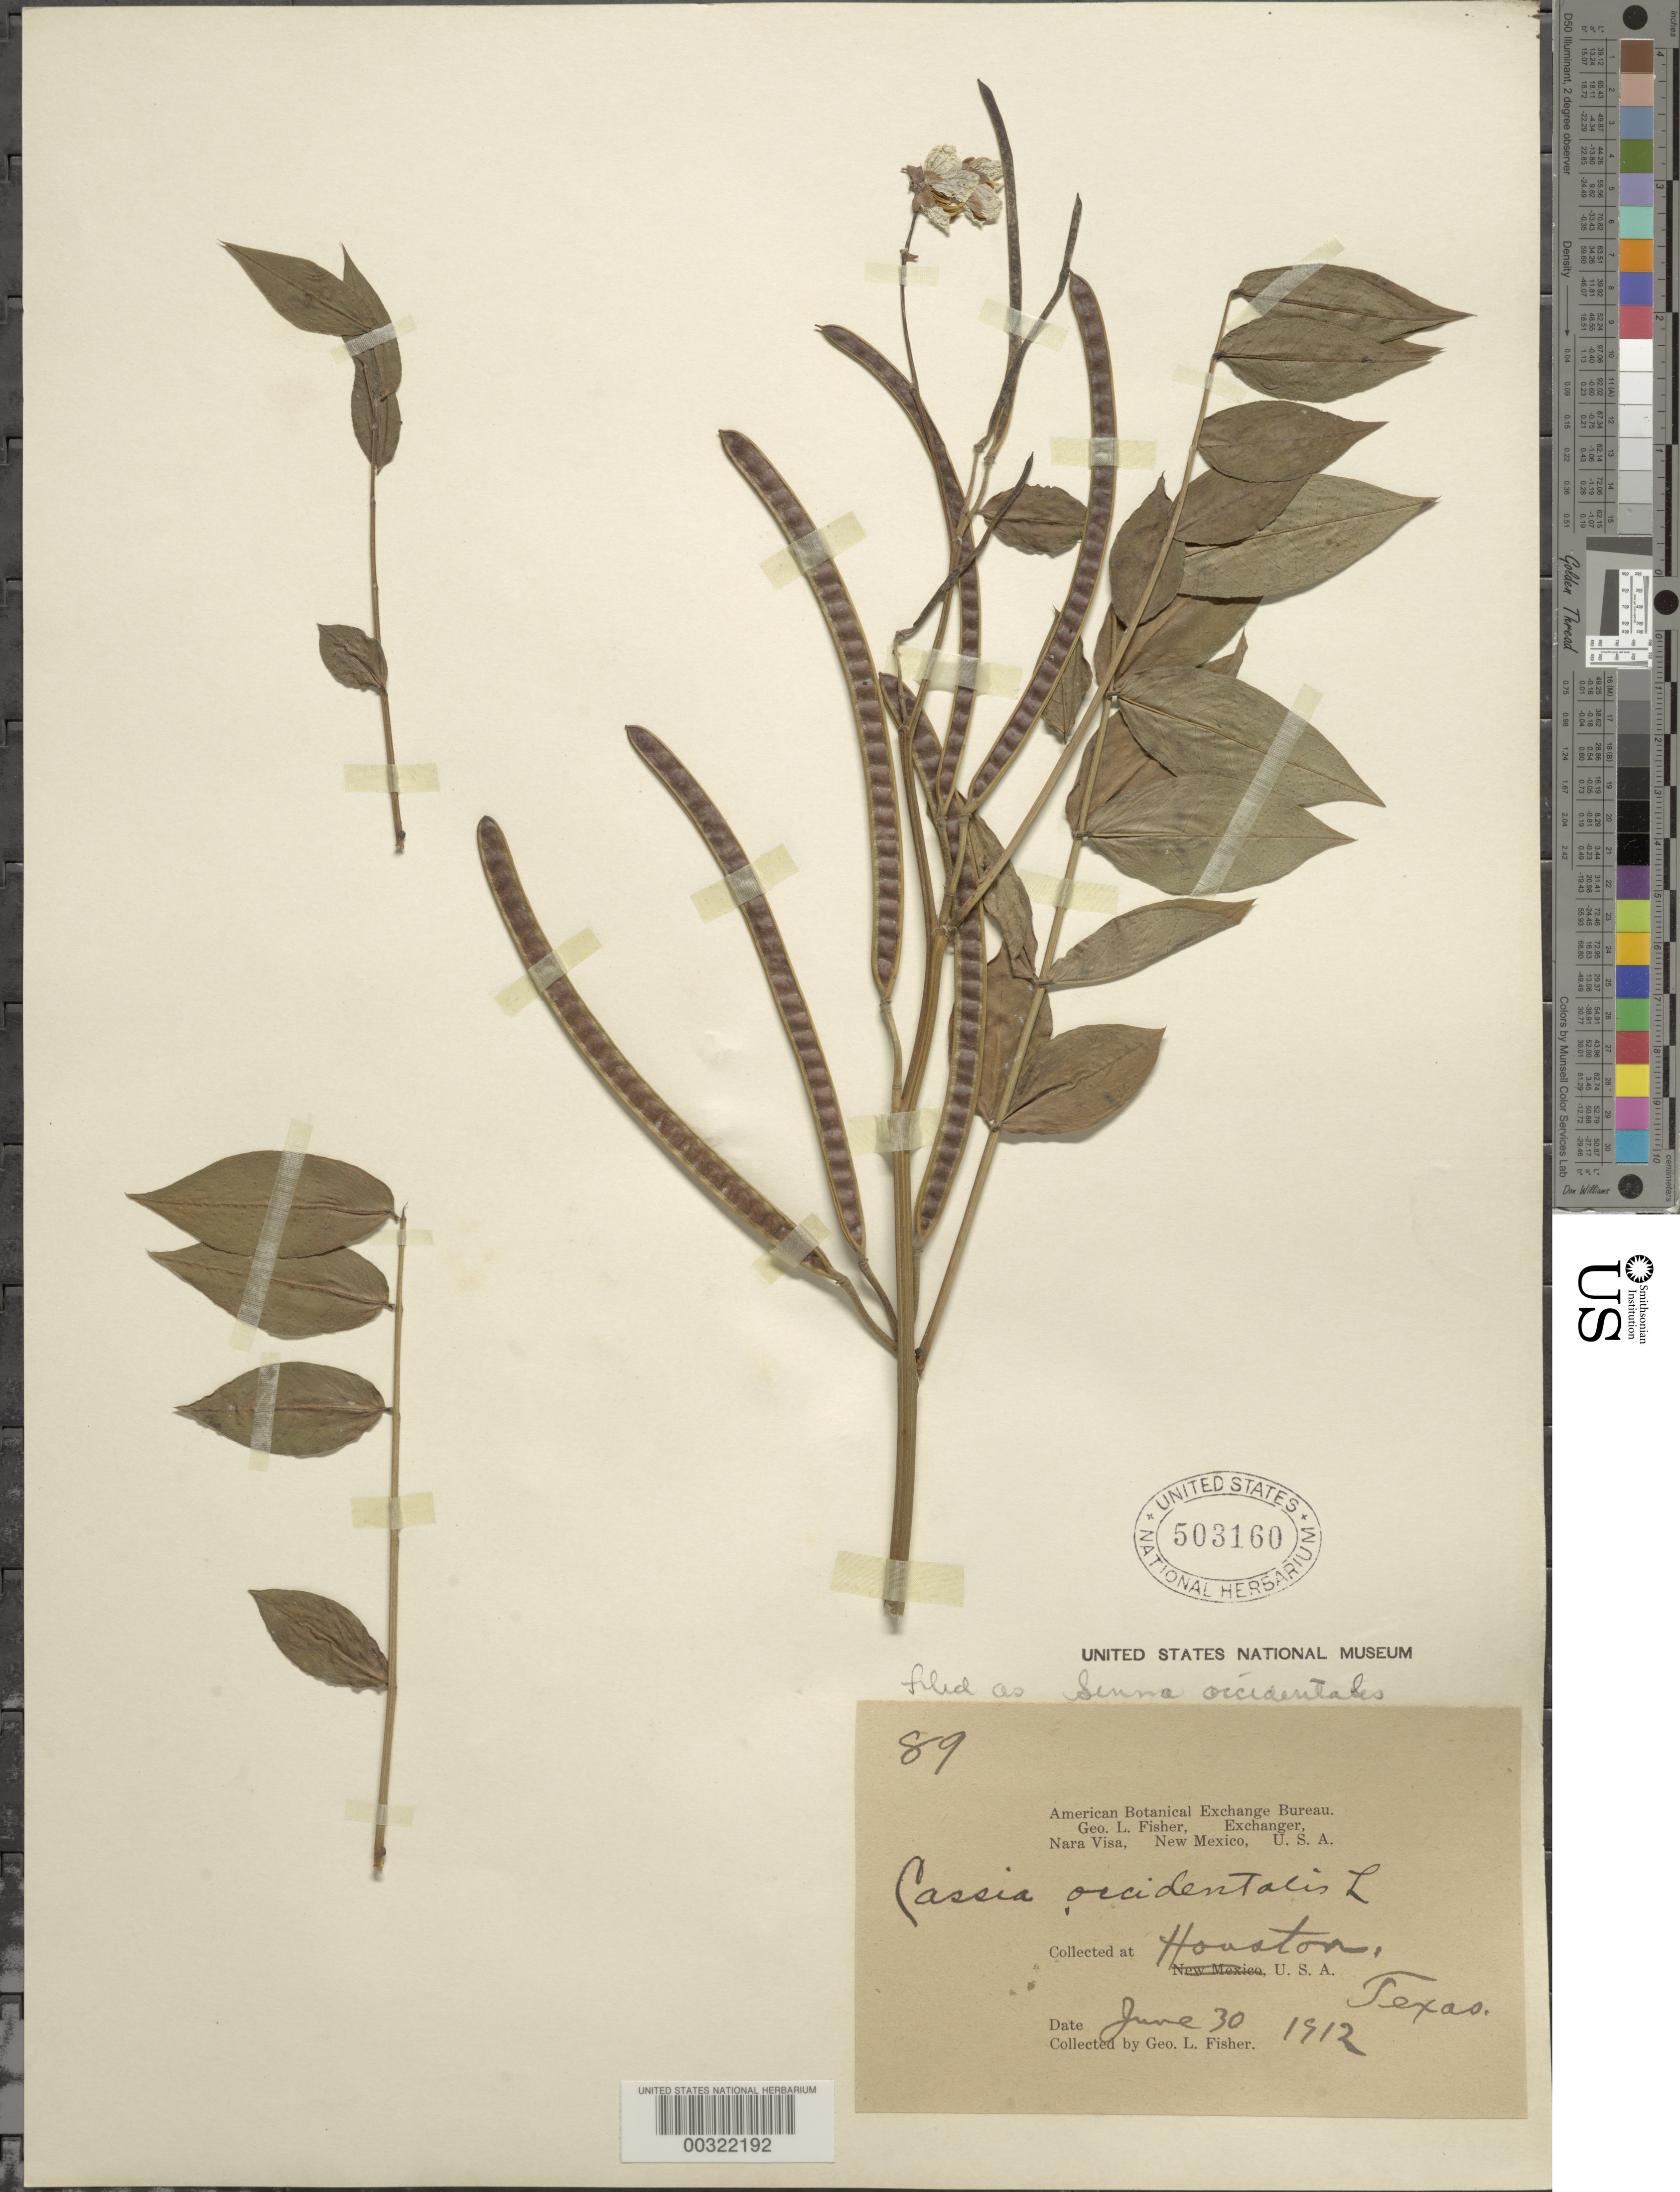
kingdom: Plantae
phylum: Tracheophyta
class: Magnoliopsida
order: Fabales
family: Fabaceae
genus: Senna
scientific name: Senna occidentalis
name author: (L.) Link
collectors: G. L. Fisher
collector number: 89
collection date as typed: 30 Jun 1912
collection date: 1912-06-30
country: United States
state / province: Texas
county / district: Harris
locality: Houston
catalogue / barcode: US 503160